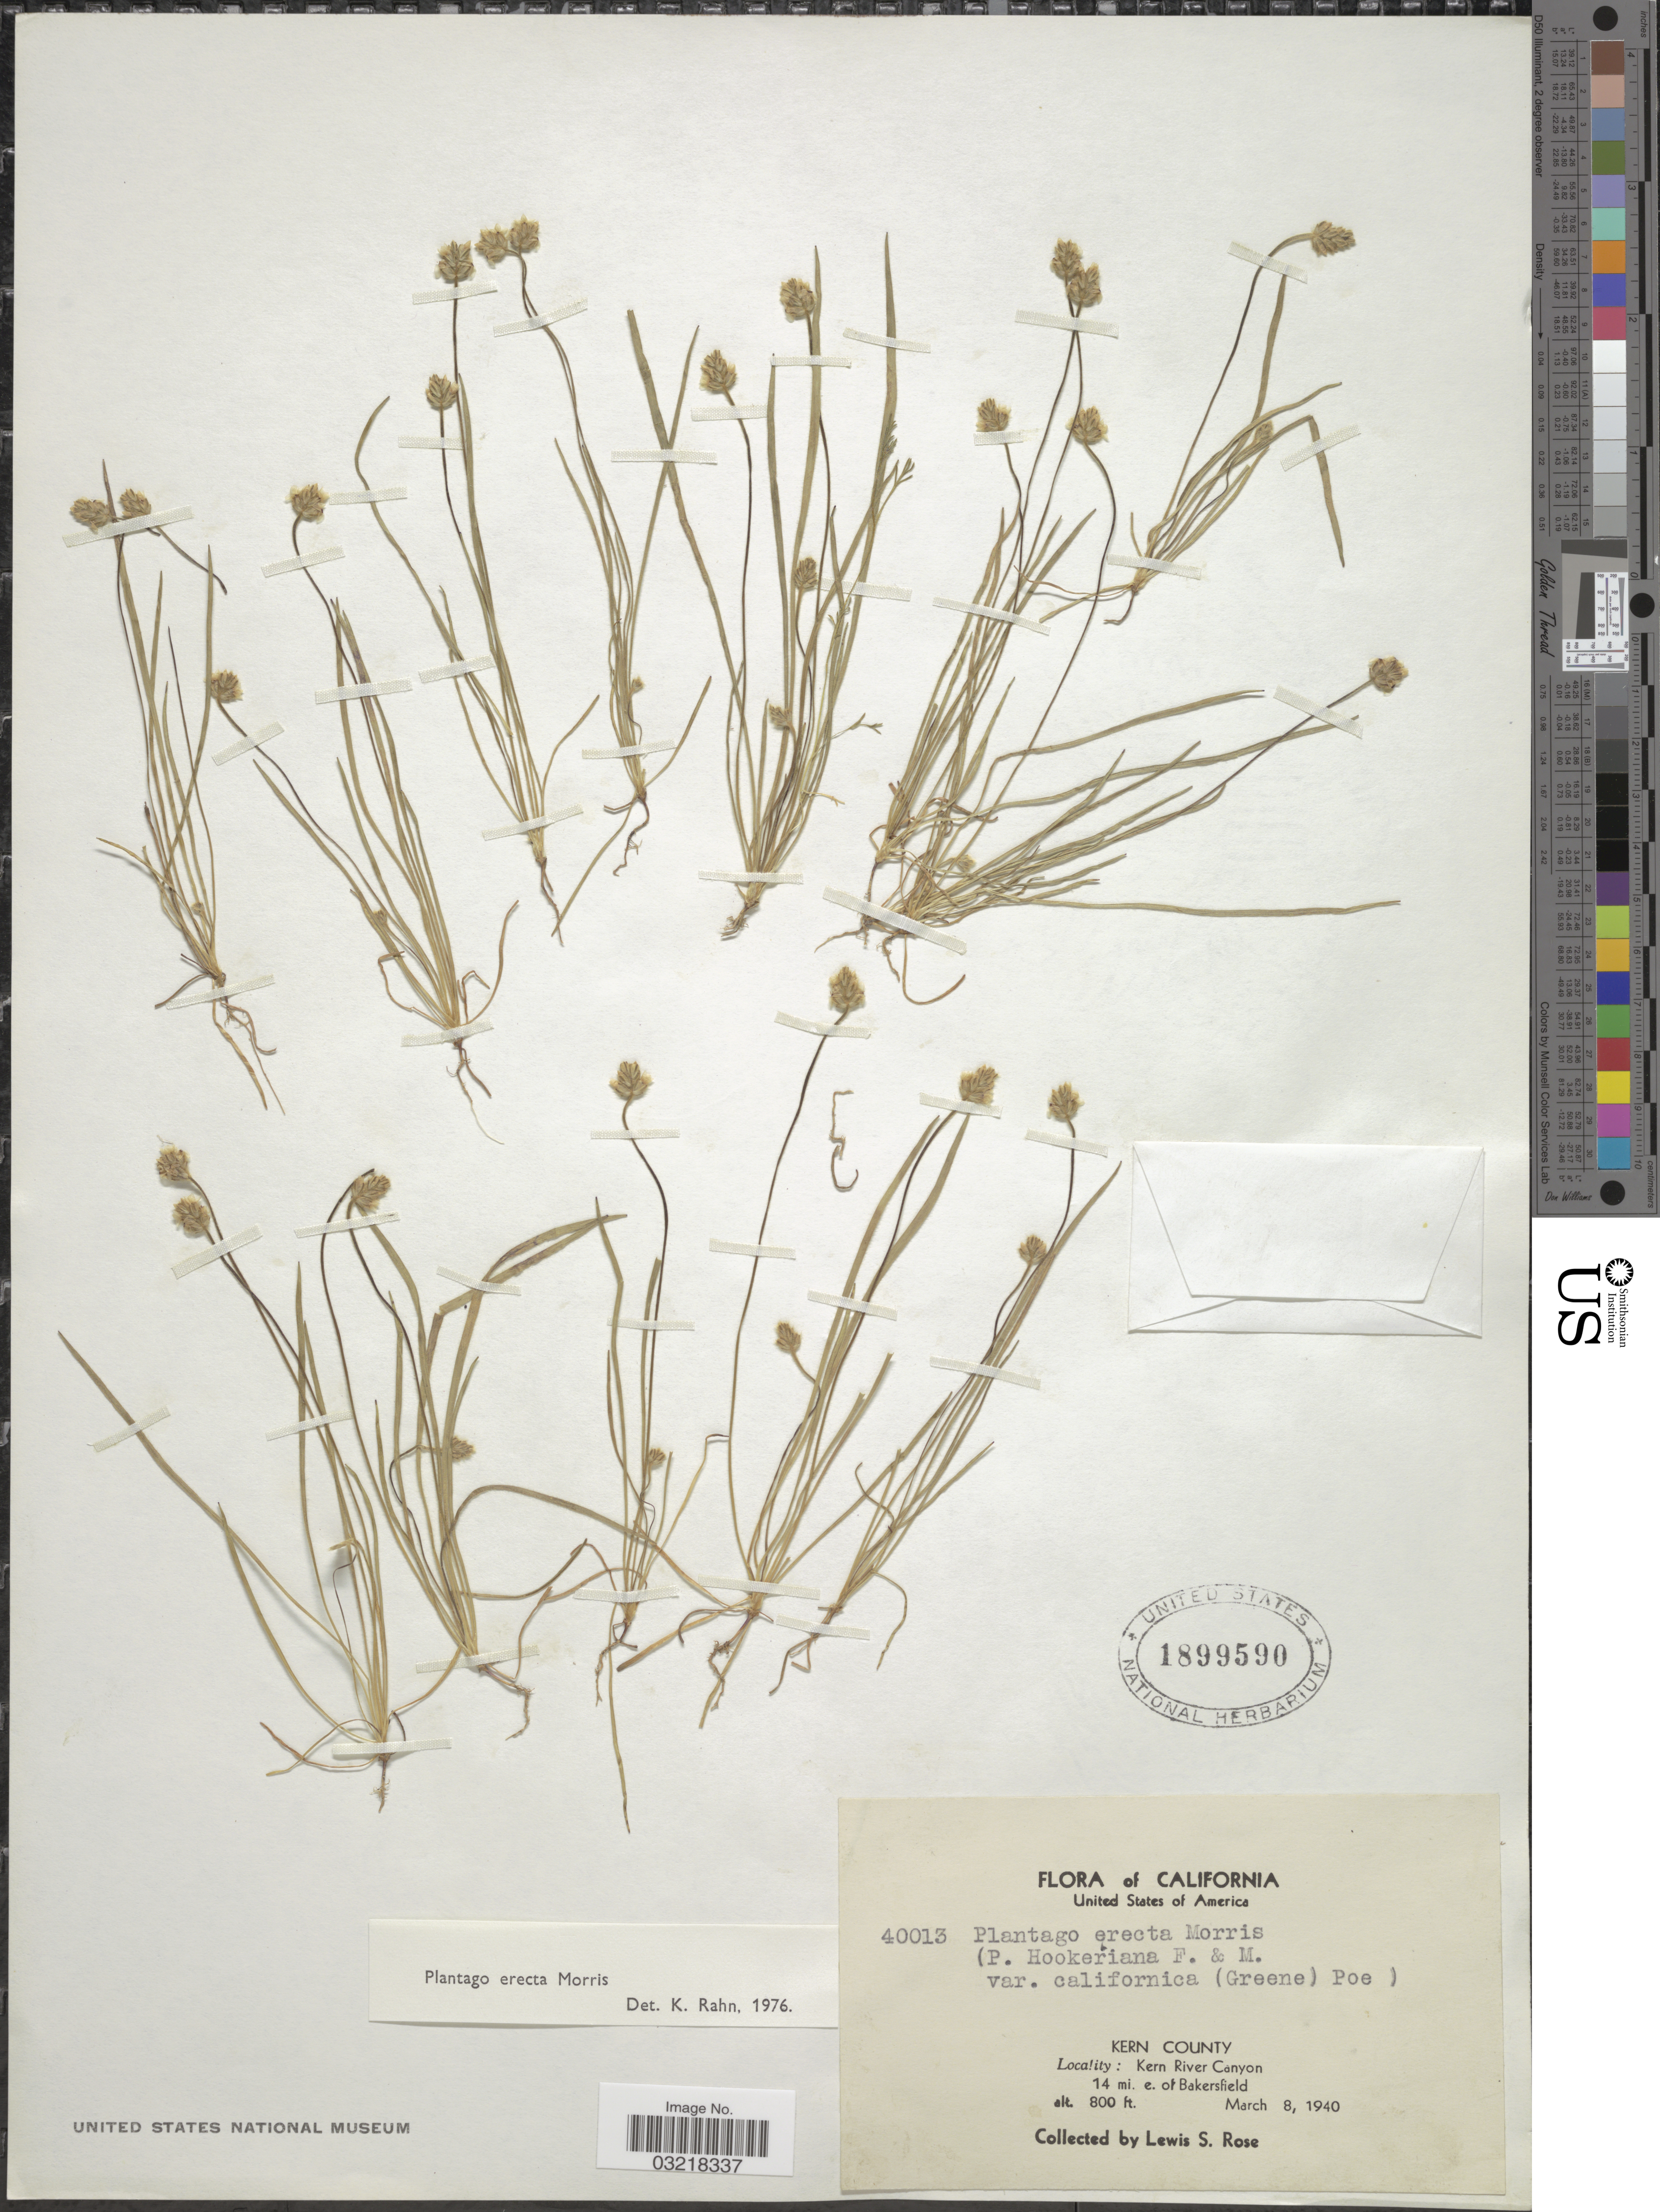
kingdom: Plantae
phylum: Tracheophyta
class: Magnoliopsida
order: Lamiales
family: Plantaginaceae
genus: Plantago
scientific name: Plantago erecta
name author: Morris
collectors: L. S. Rose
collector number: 40013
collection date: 1940-03-08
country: United States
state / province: California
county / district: Kern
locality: Kern County. Kern River Canyon. 14 mi. e. of Bakersfield.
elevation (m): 244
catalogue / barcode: US 1899590